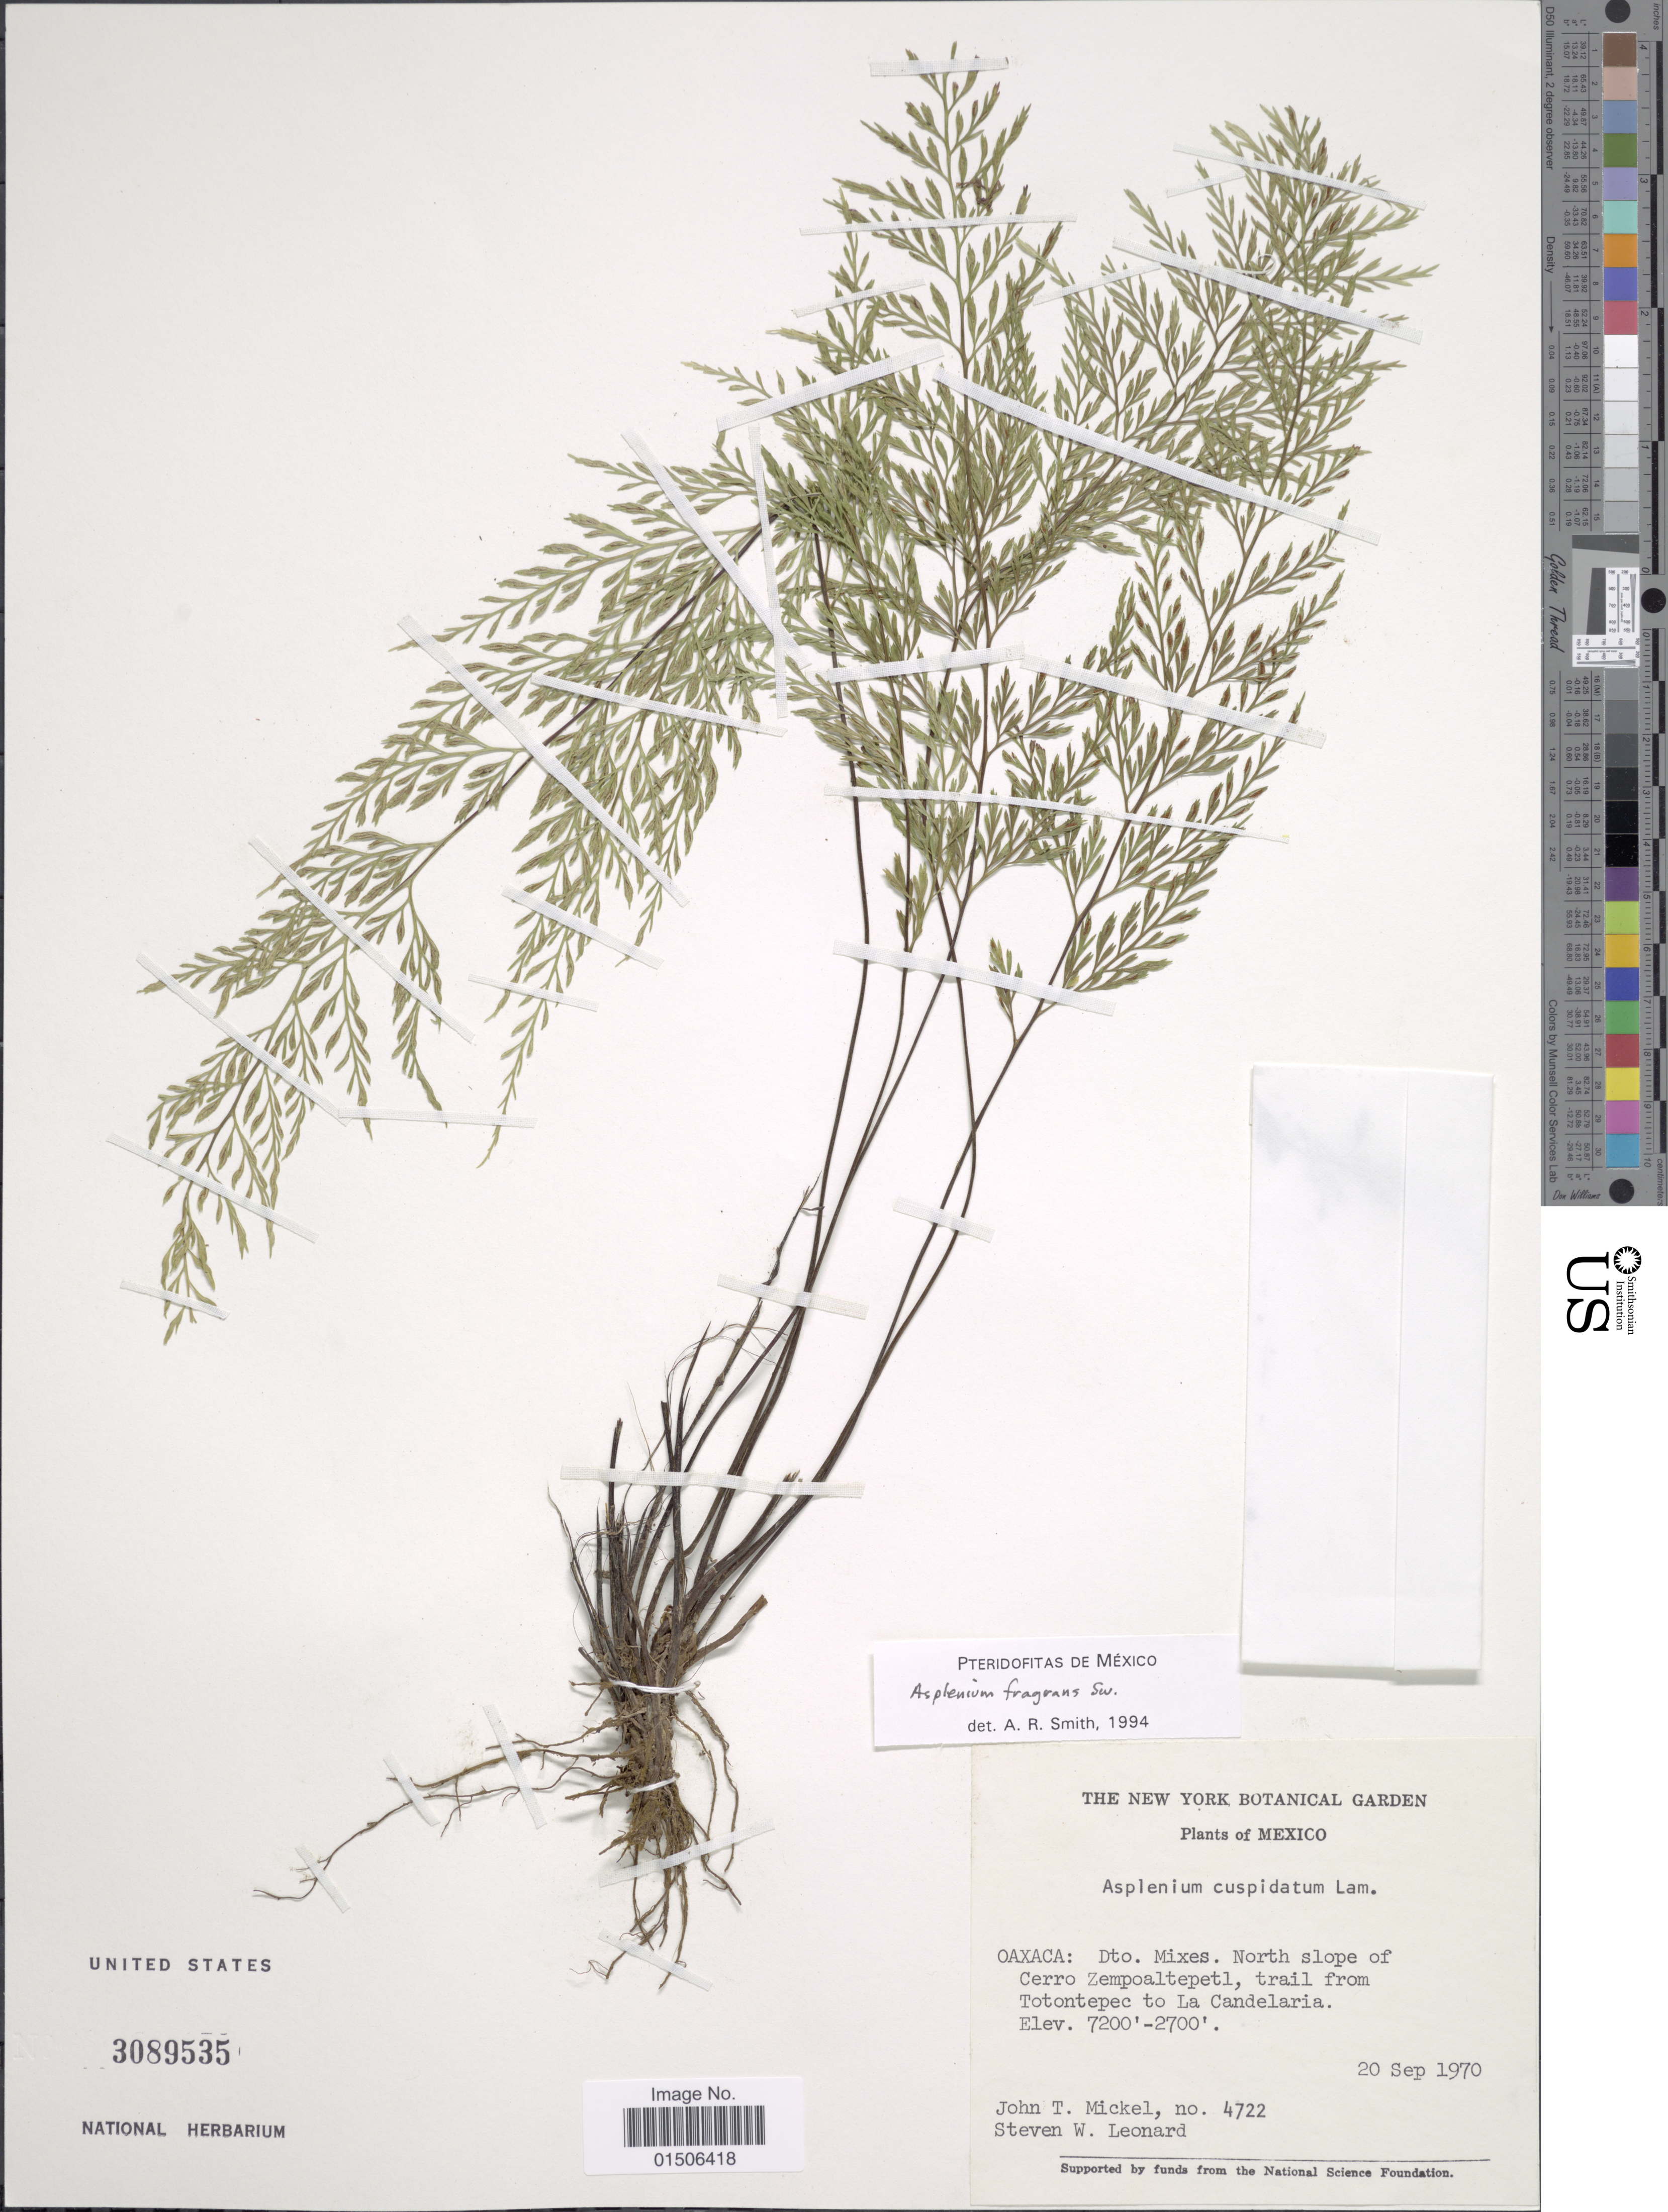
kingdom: Plantae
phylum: Tracheophyta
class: Polypodiopsida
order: Polypodiales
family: Aspleniaceae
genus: Asplenium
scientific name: Asplenium fragrans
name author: Sw.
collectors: J. T. Mickel & S. W. Leonard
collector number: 4722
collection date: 1970-09-20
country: Mexico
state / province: Oaxaca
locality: Dto Mixes. North slope of Cerro Zempoaltepetl, trail from Totontepec to La Candelaria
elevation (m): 823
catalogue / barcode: US 3089535